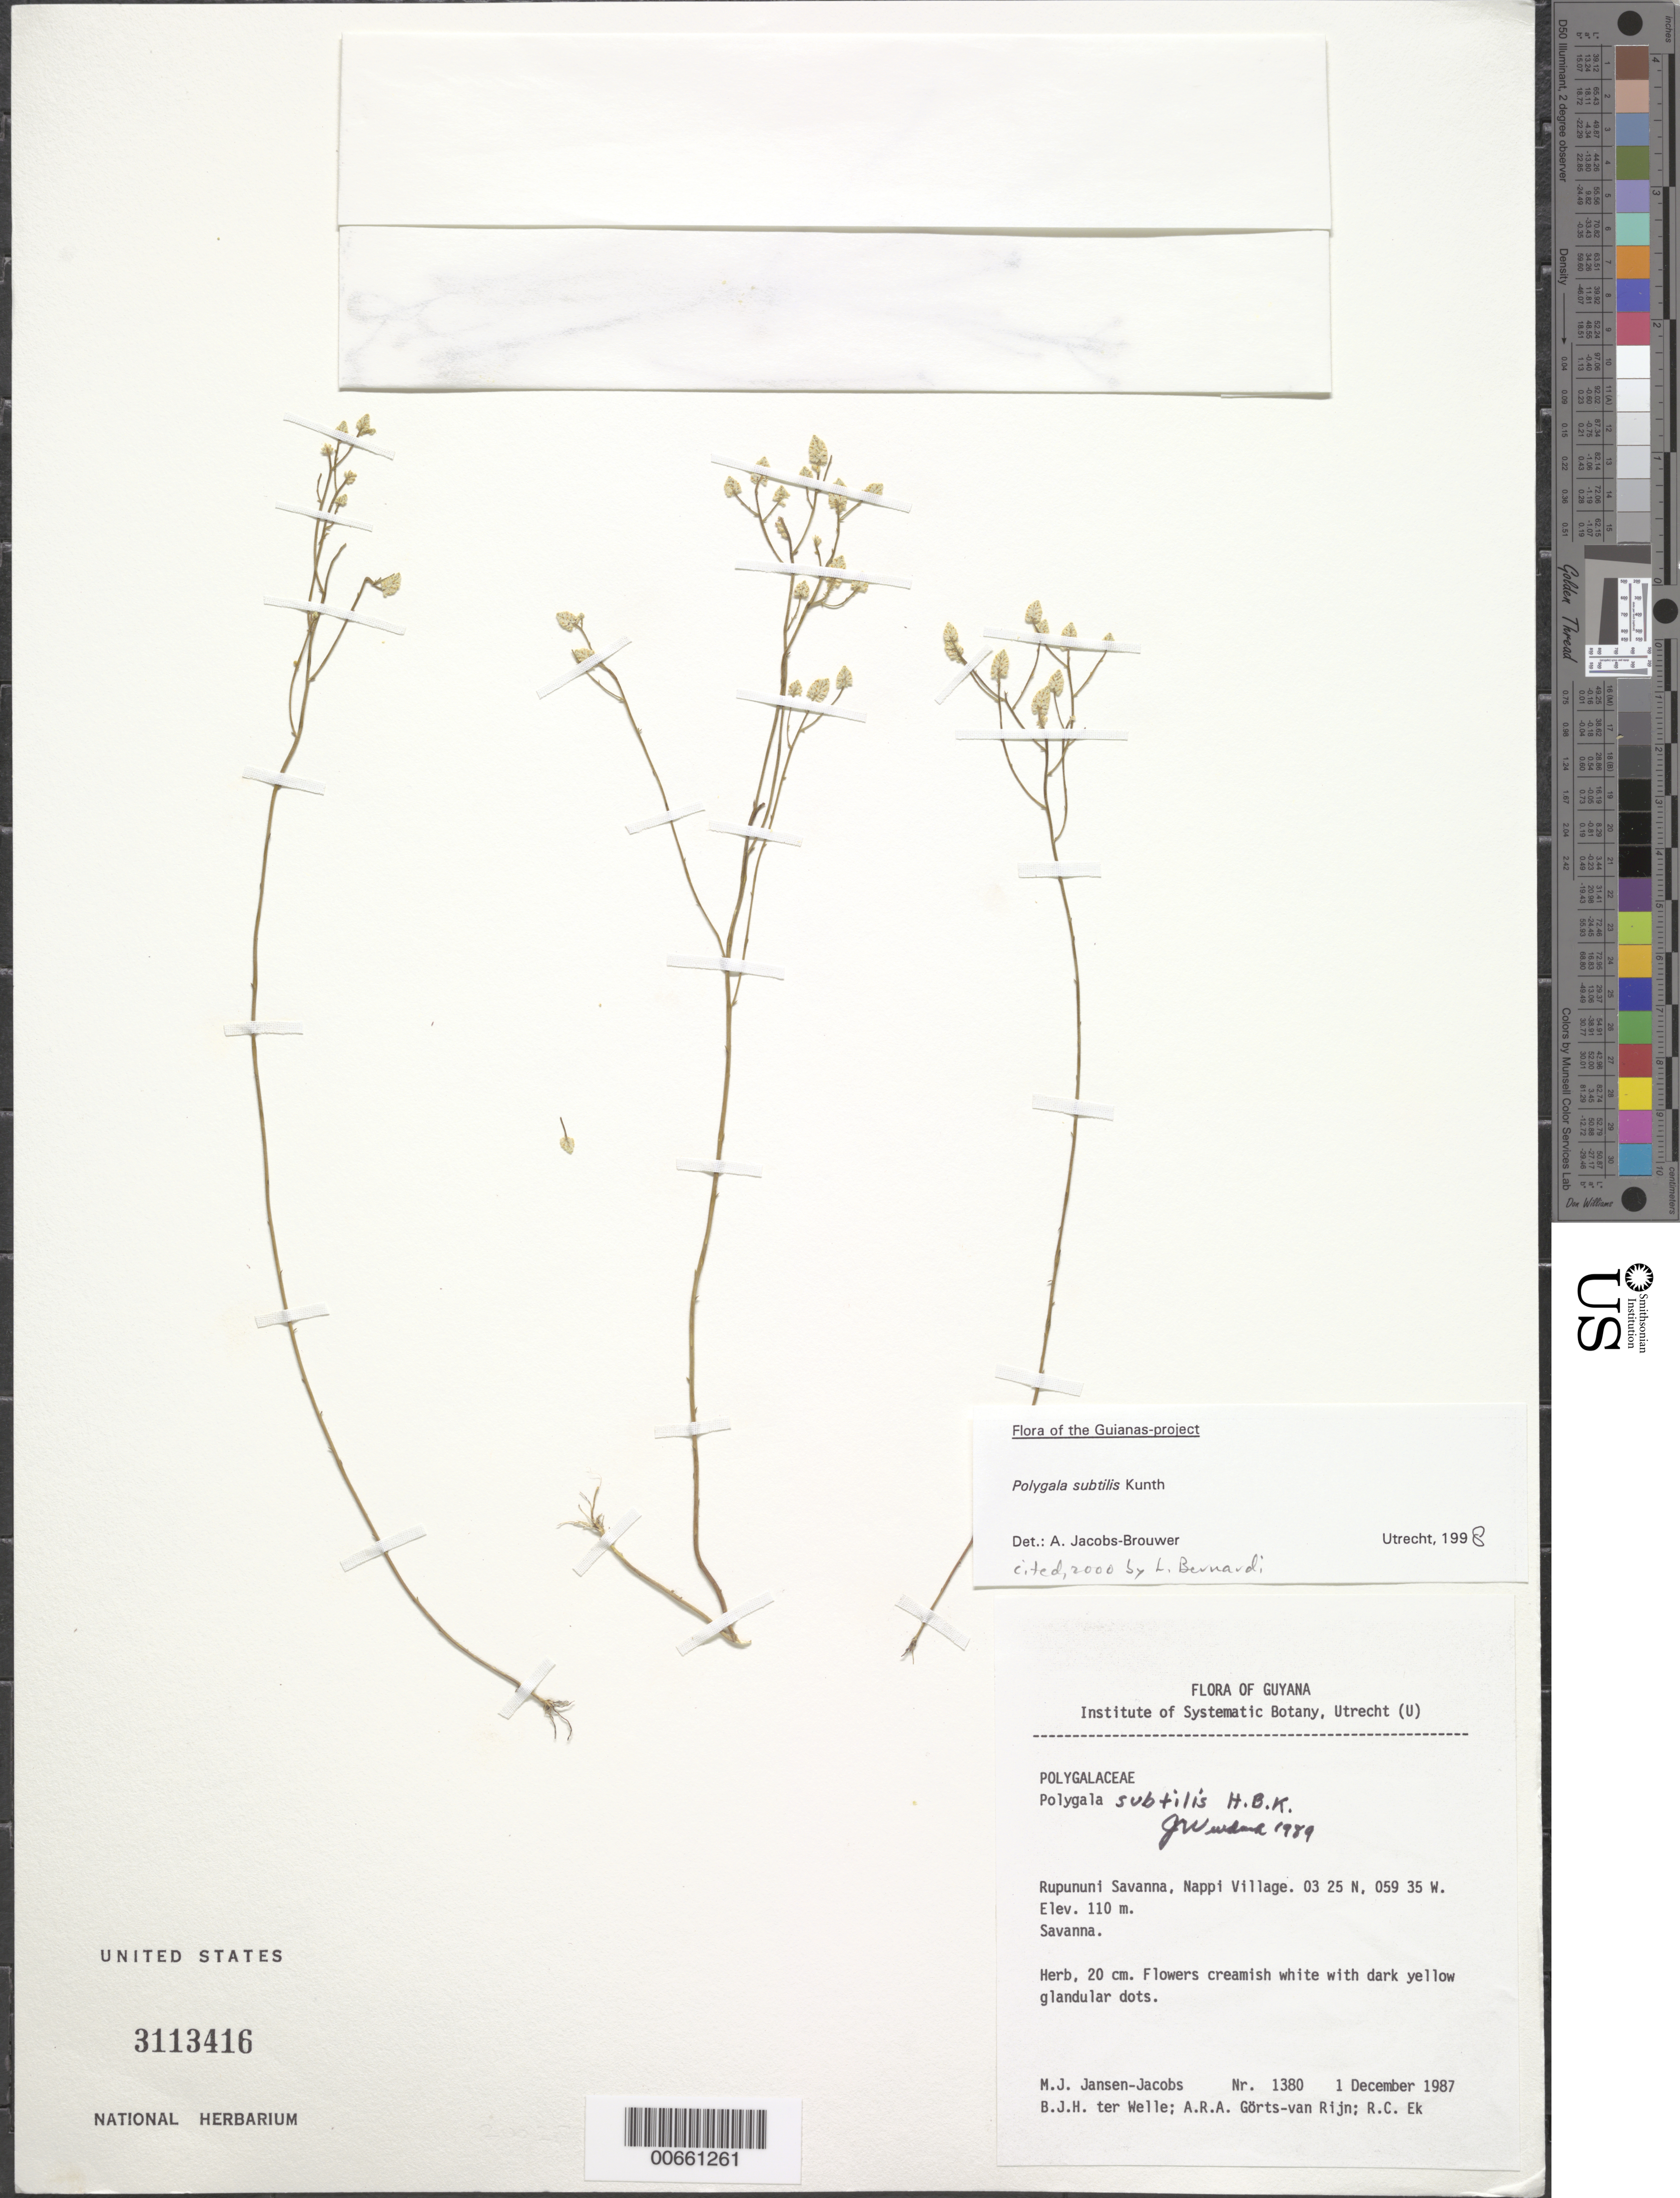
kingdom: Plantae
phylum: Tracheophyta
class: Magnoliopsida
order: Fabales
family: Polygalaceae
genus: Polygala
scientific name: Polygala subtilis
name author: Kunth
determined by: Jacobs-Brouwer, A.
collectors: M. J. Jansen-Jacobs, B. Welle, A. .R. A. Görts-van Rijn & R. C. Ek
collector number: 1380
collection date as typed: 1-Dec-87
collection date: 1987-12-01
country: Guyana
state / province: U. Takutu-U. Essequibo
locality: Nappi Village, Rupununi Savanna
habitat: Savanna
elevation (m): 110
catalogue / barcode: US 3113416